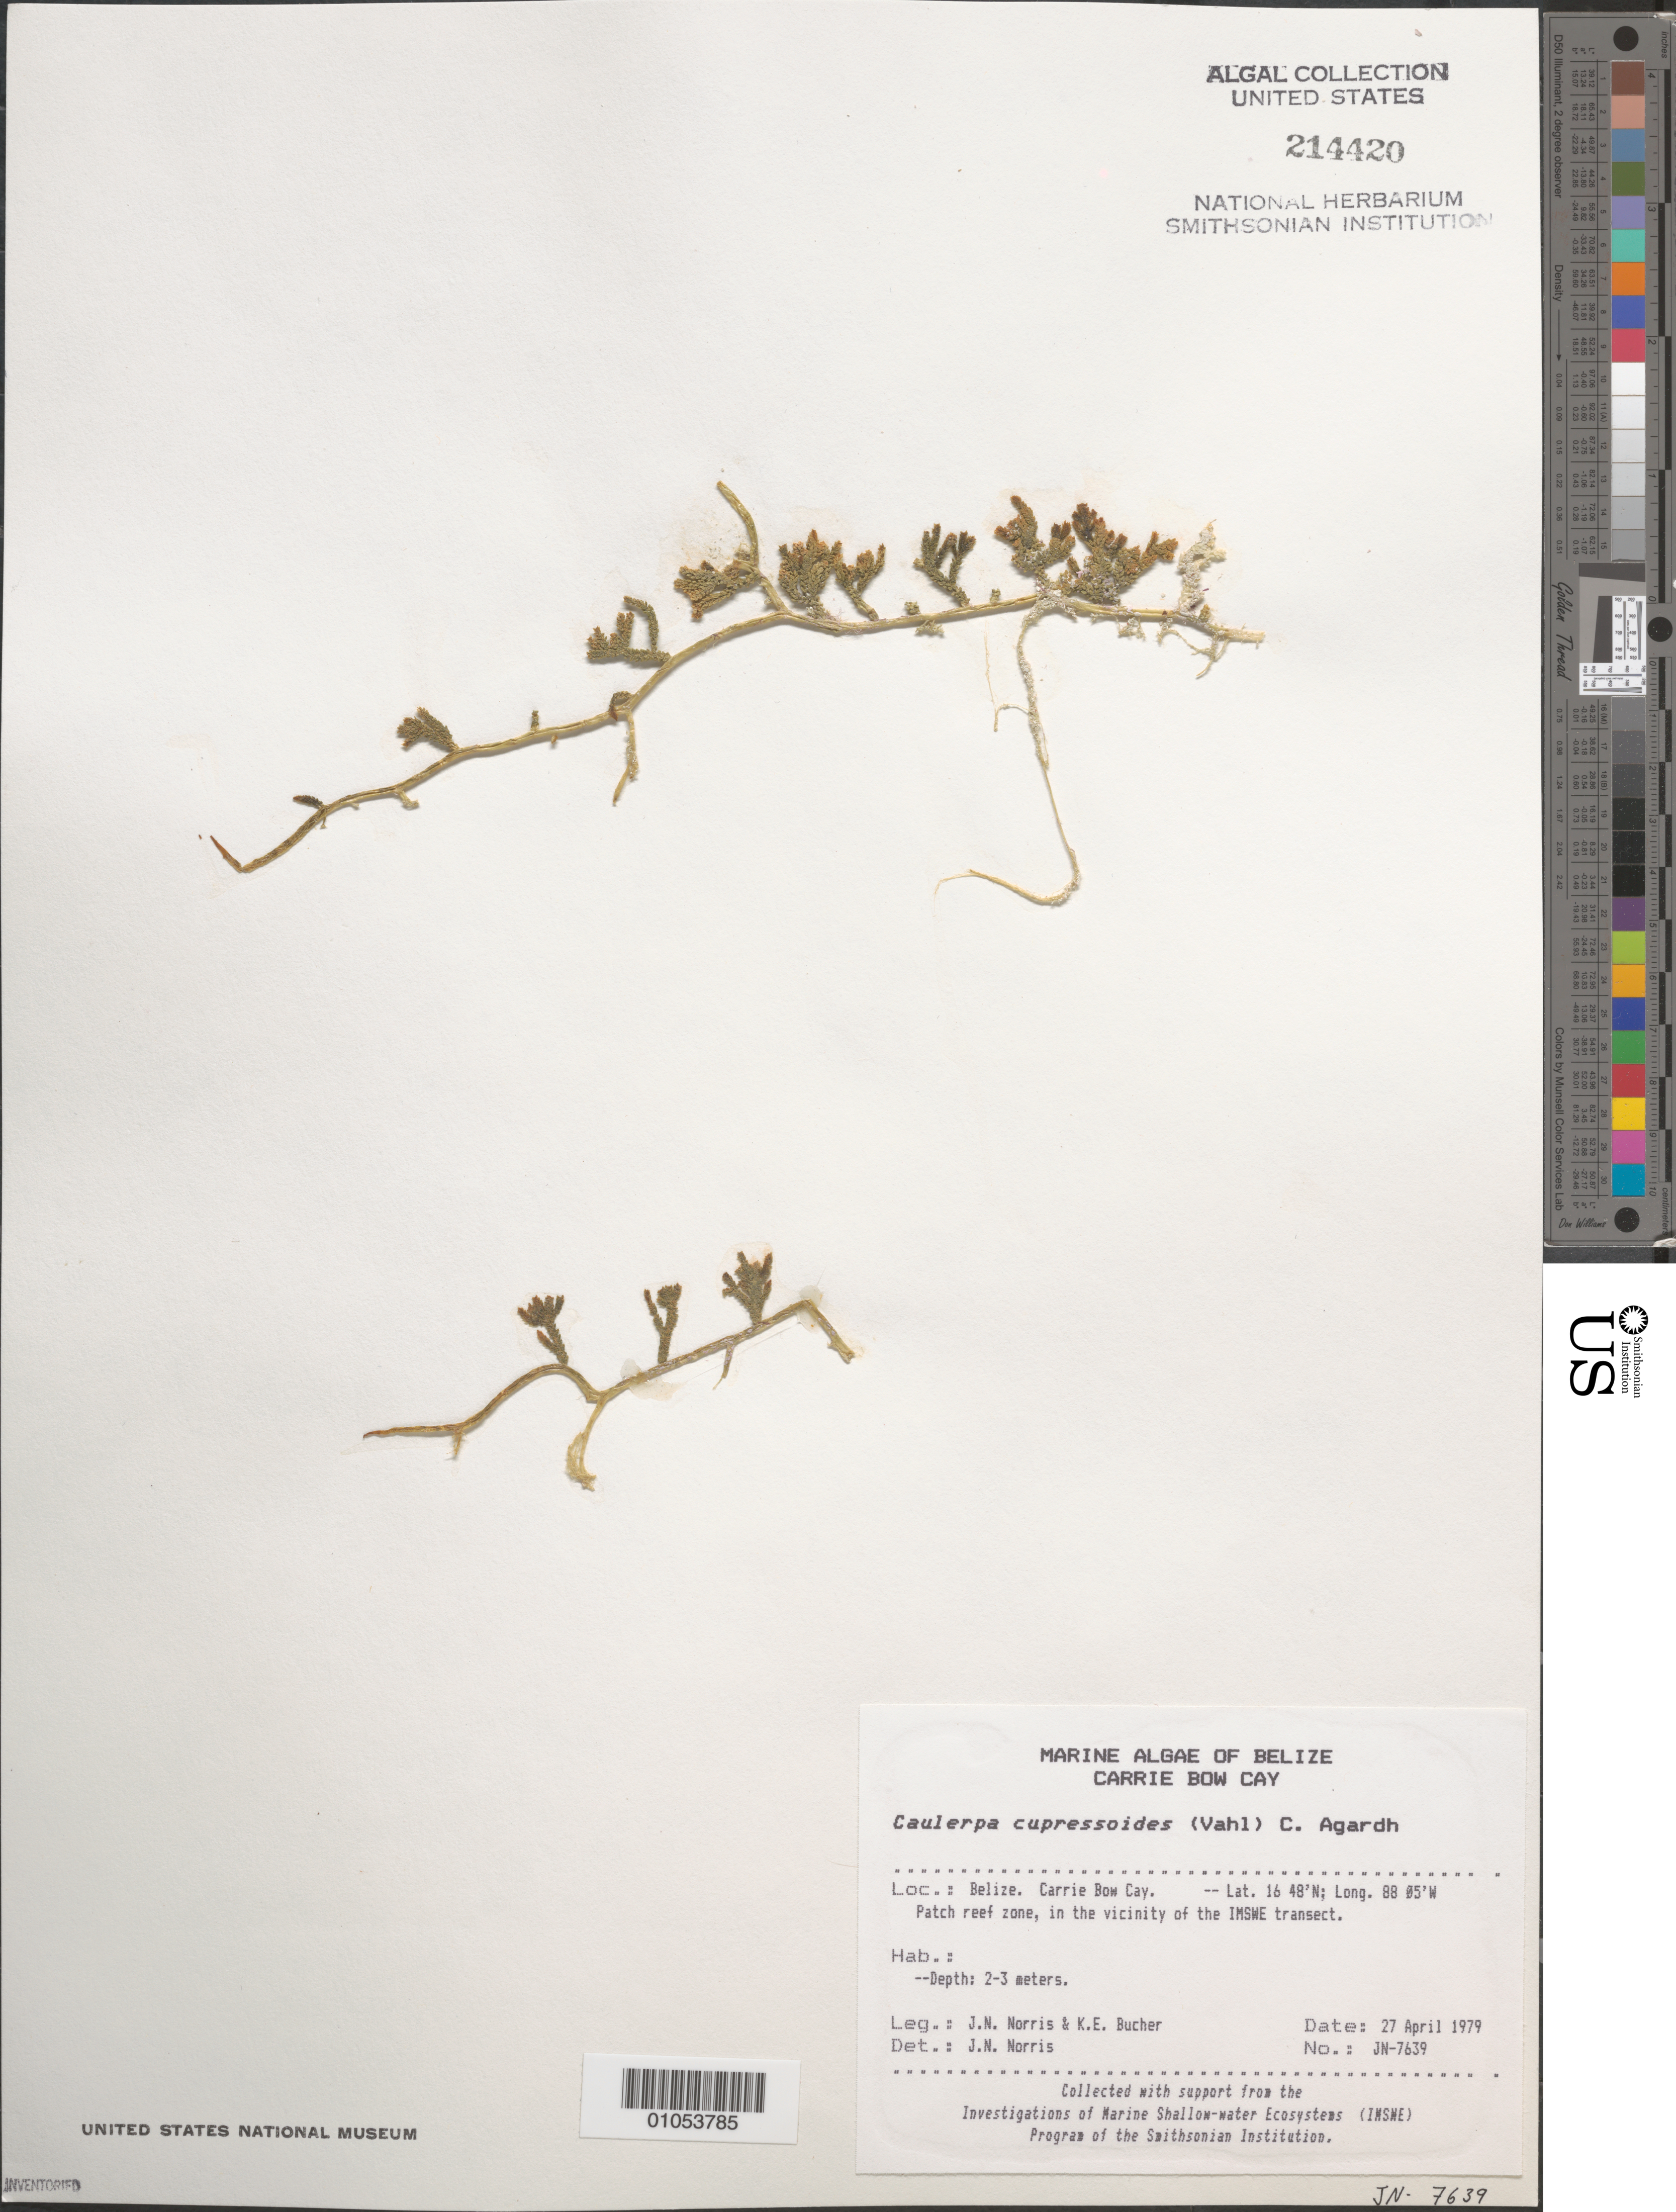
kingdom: Plantae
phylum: Chlorophyta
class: Ulvophyceae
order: Bryopsidales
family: Caulerpaceae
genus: Caulerpa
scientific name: Caulerpa cupressoides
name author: (Vahl) C. Agardh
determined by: Norris, James N.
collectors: J. N. Norris & K. E. Bucher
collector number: JN-7639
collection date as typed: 27 Apr 1979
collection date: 1979-04-27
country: Belize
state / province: Stann Creek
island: Carrie Bow Cay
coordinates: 16 48'N, 88 05'W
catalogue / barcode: US 214420